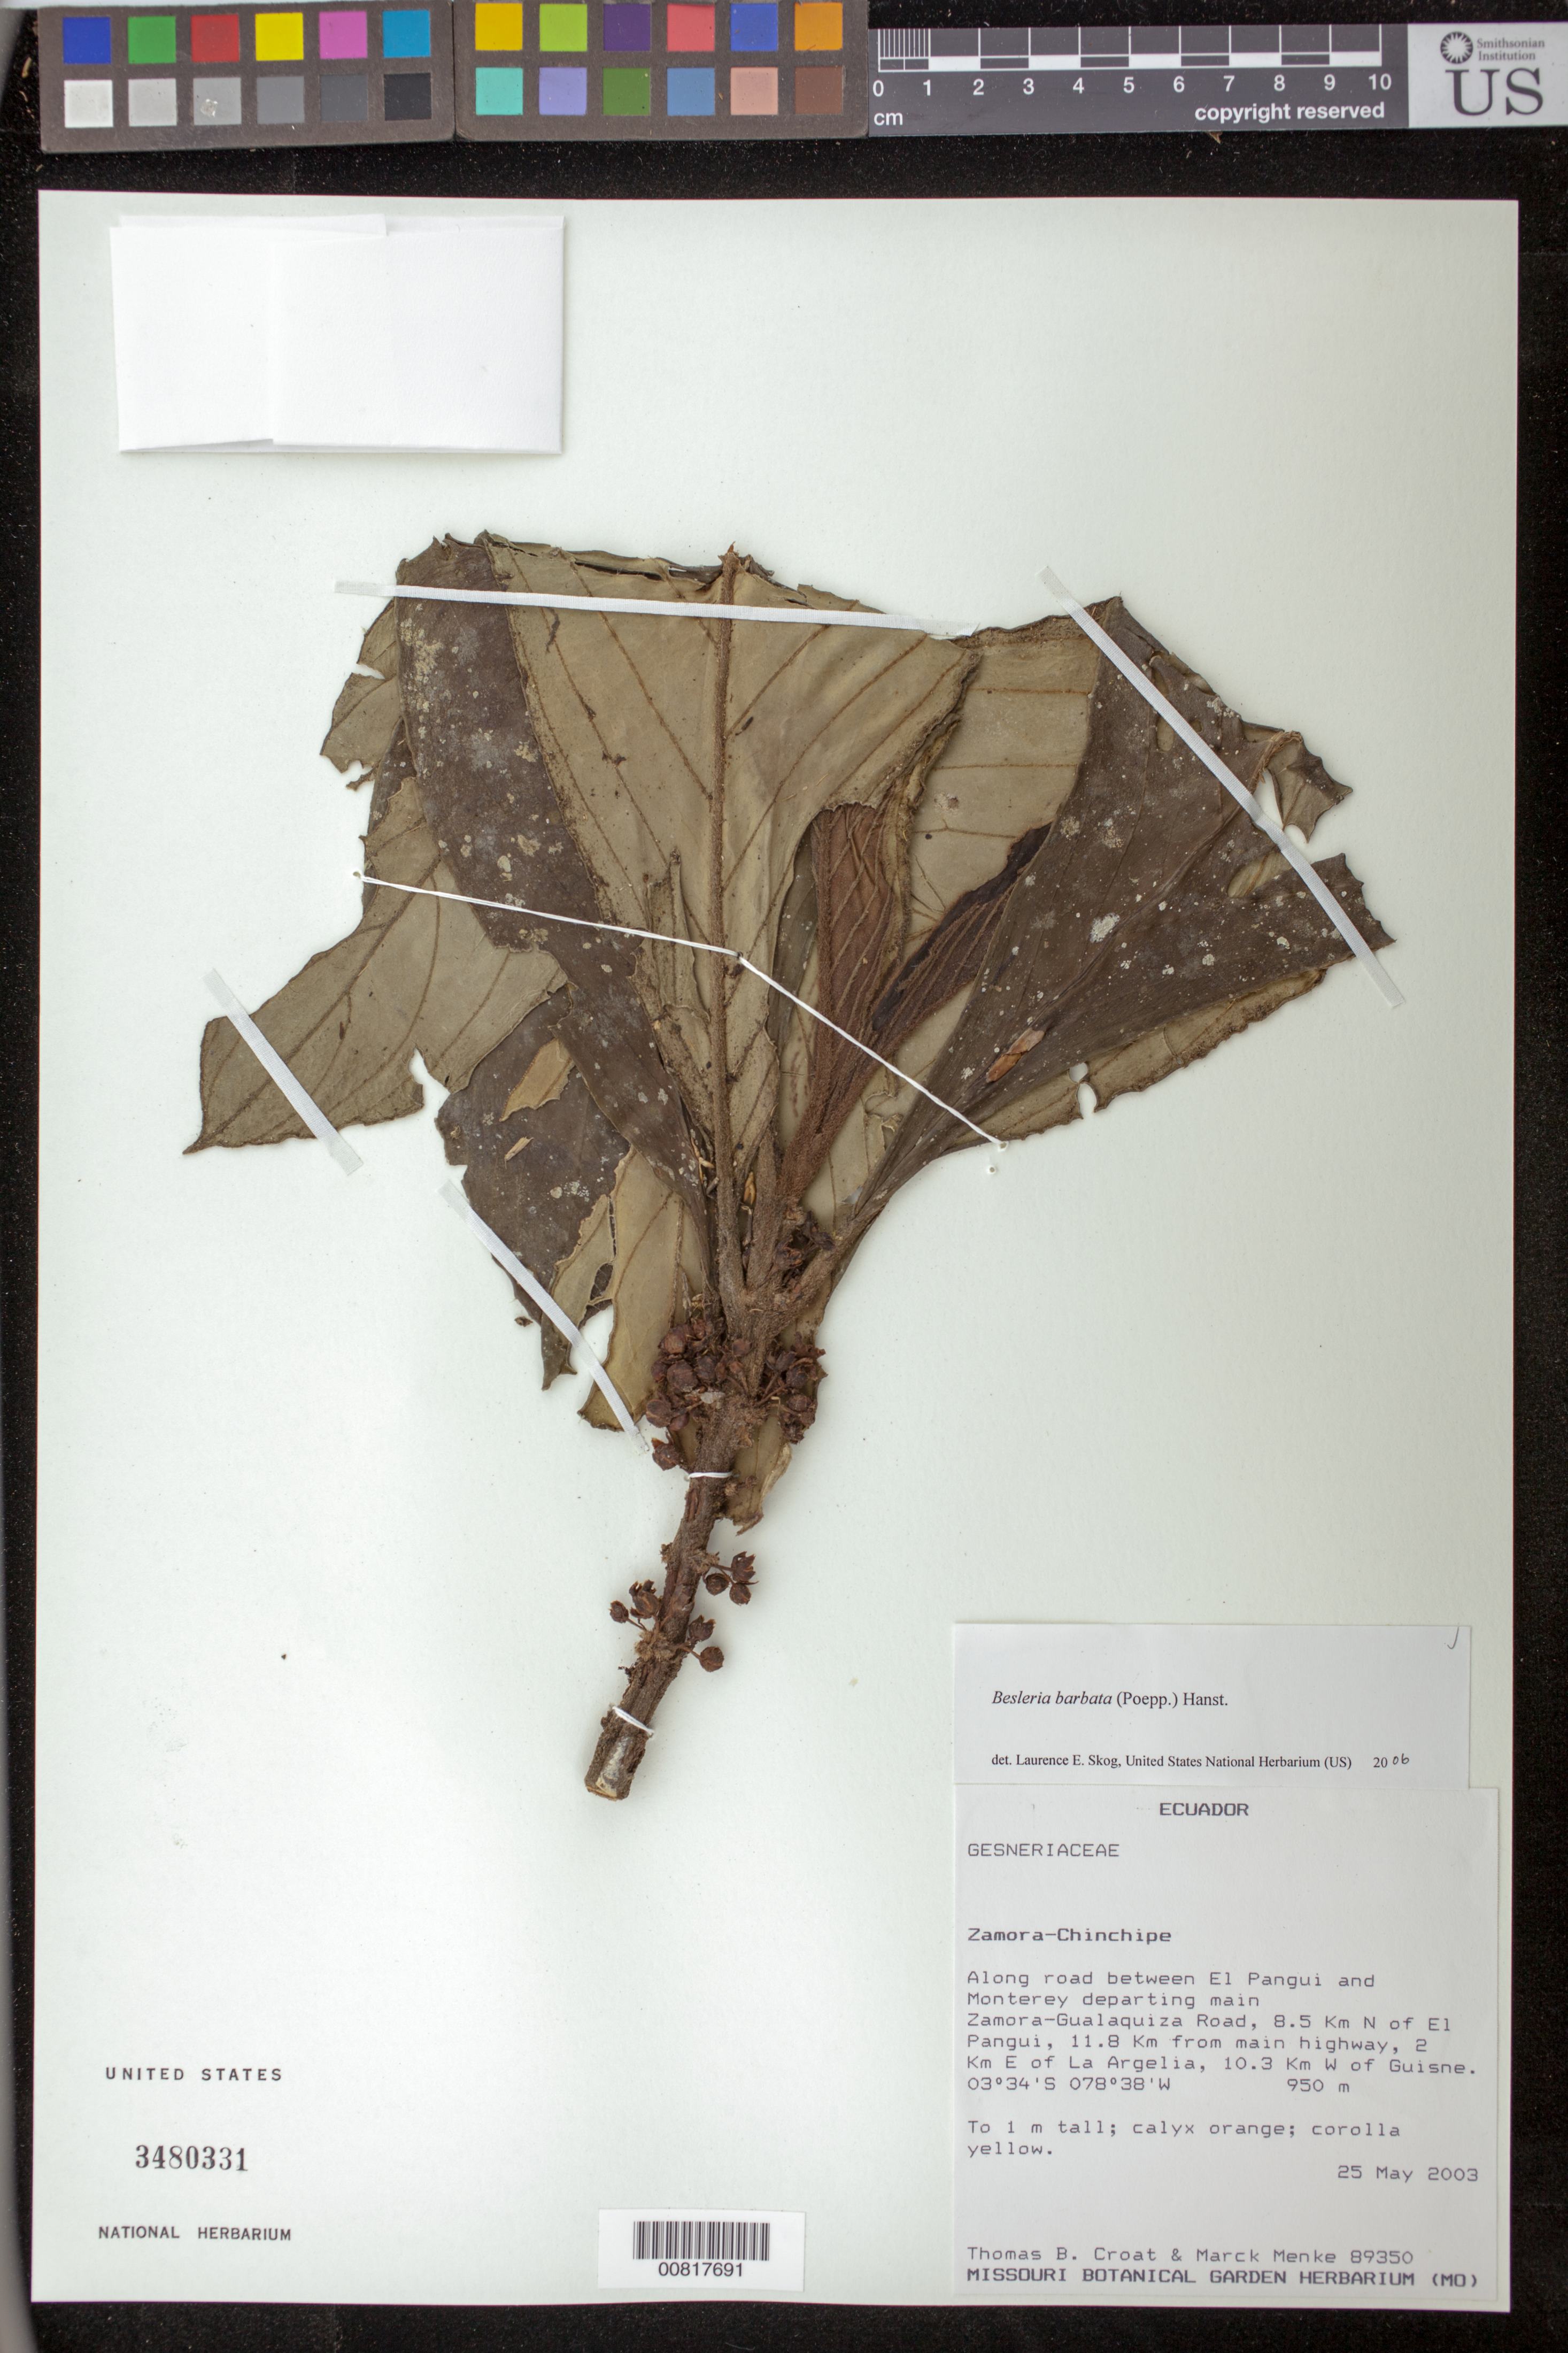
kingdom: Plantae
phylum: Tracheophyta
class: Magnoliopsida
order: Lamiales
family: Gesneriaceae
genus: Besleria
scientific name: Besleria barbata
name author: (Poepp.) Hanst.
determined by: Skog, Laurence E.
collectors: T. B. Croat & M. Menke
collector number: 89350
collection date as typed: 25 May 2003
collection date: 2003-05-25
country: Ecuador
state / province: Zamora-Chinchipe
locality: Along road between El Pangui and Monterey departing main Zamora-Gualaquiza Road, 8.5 km N of El Pangui, 11.8 km from main highway, 2 km E of La Argelia, 10.3 km W of Guisne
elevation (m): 950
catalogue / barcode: US 3480331